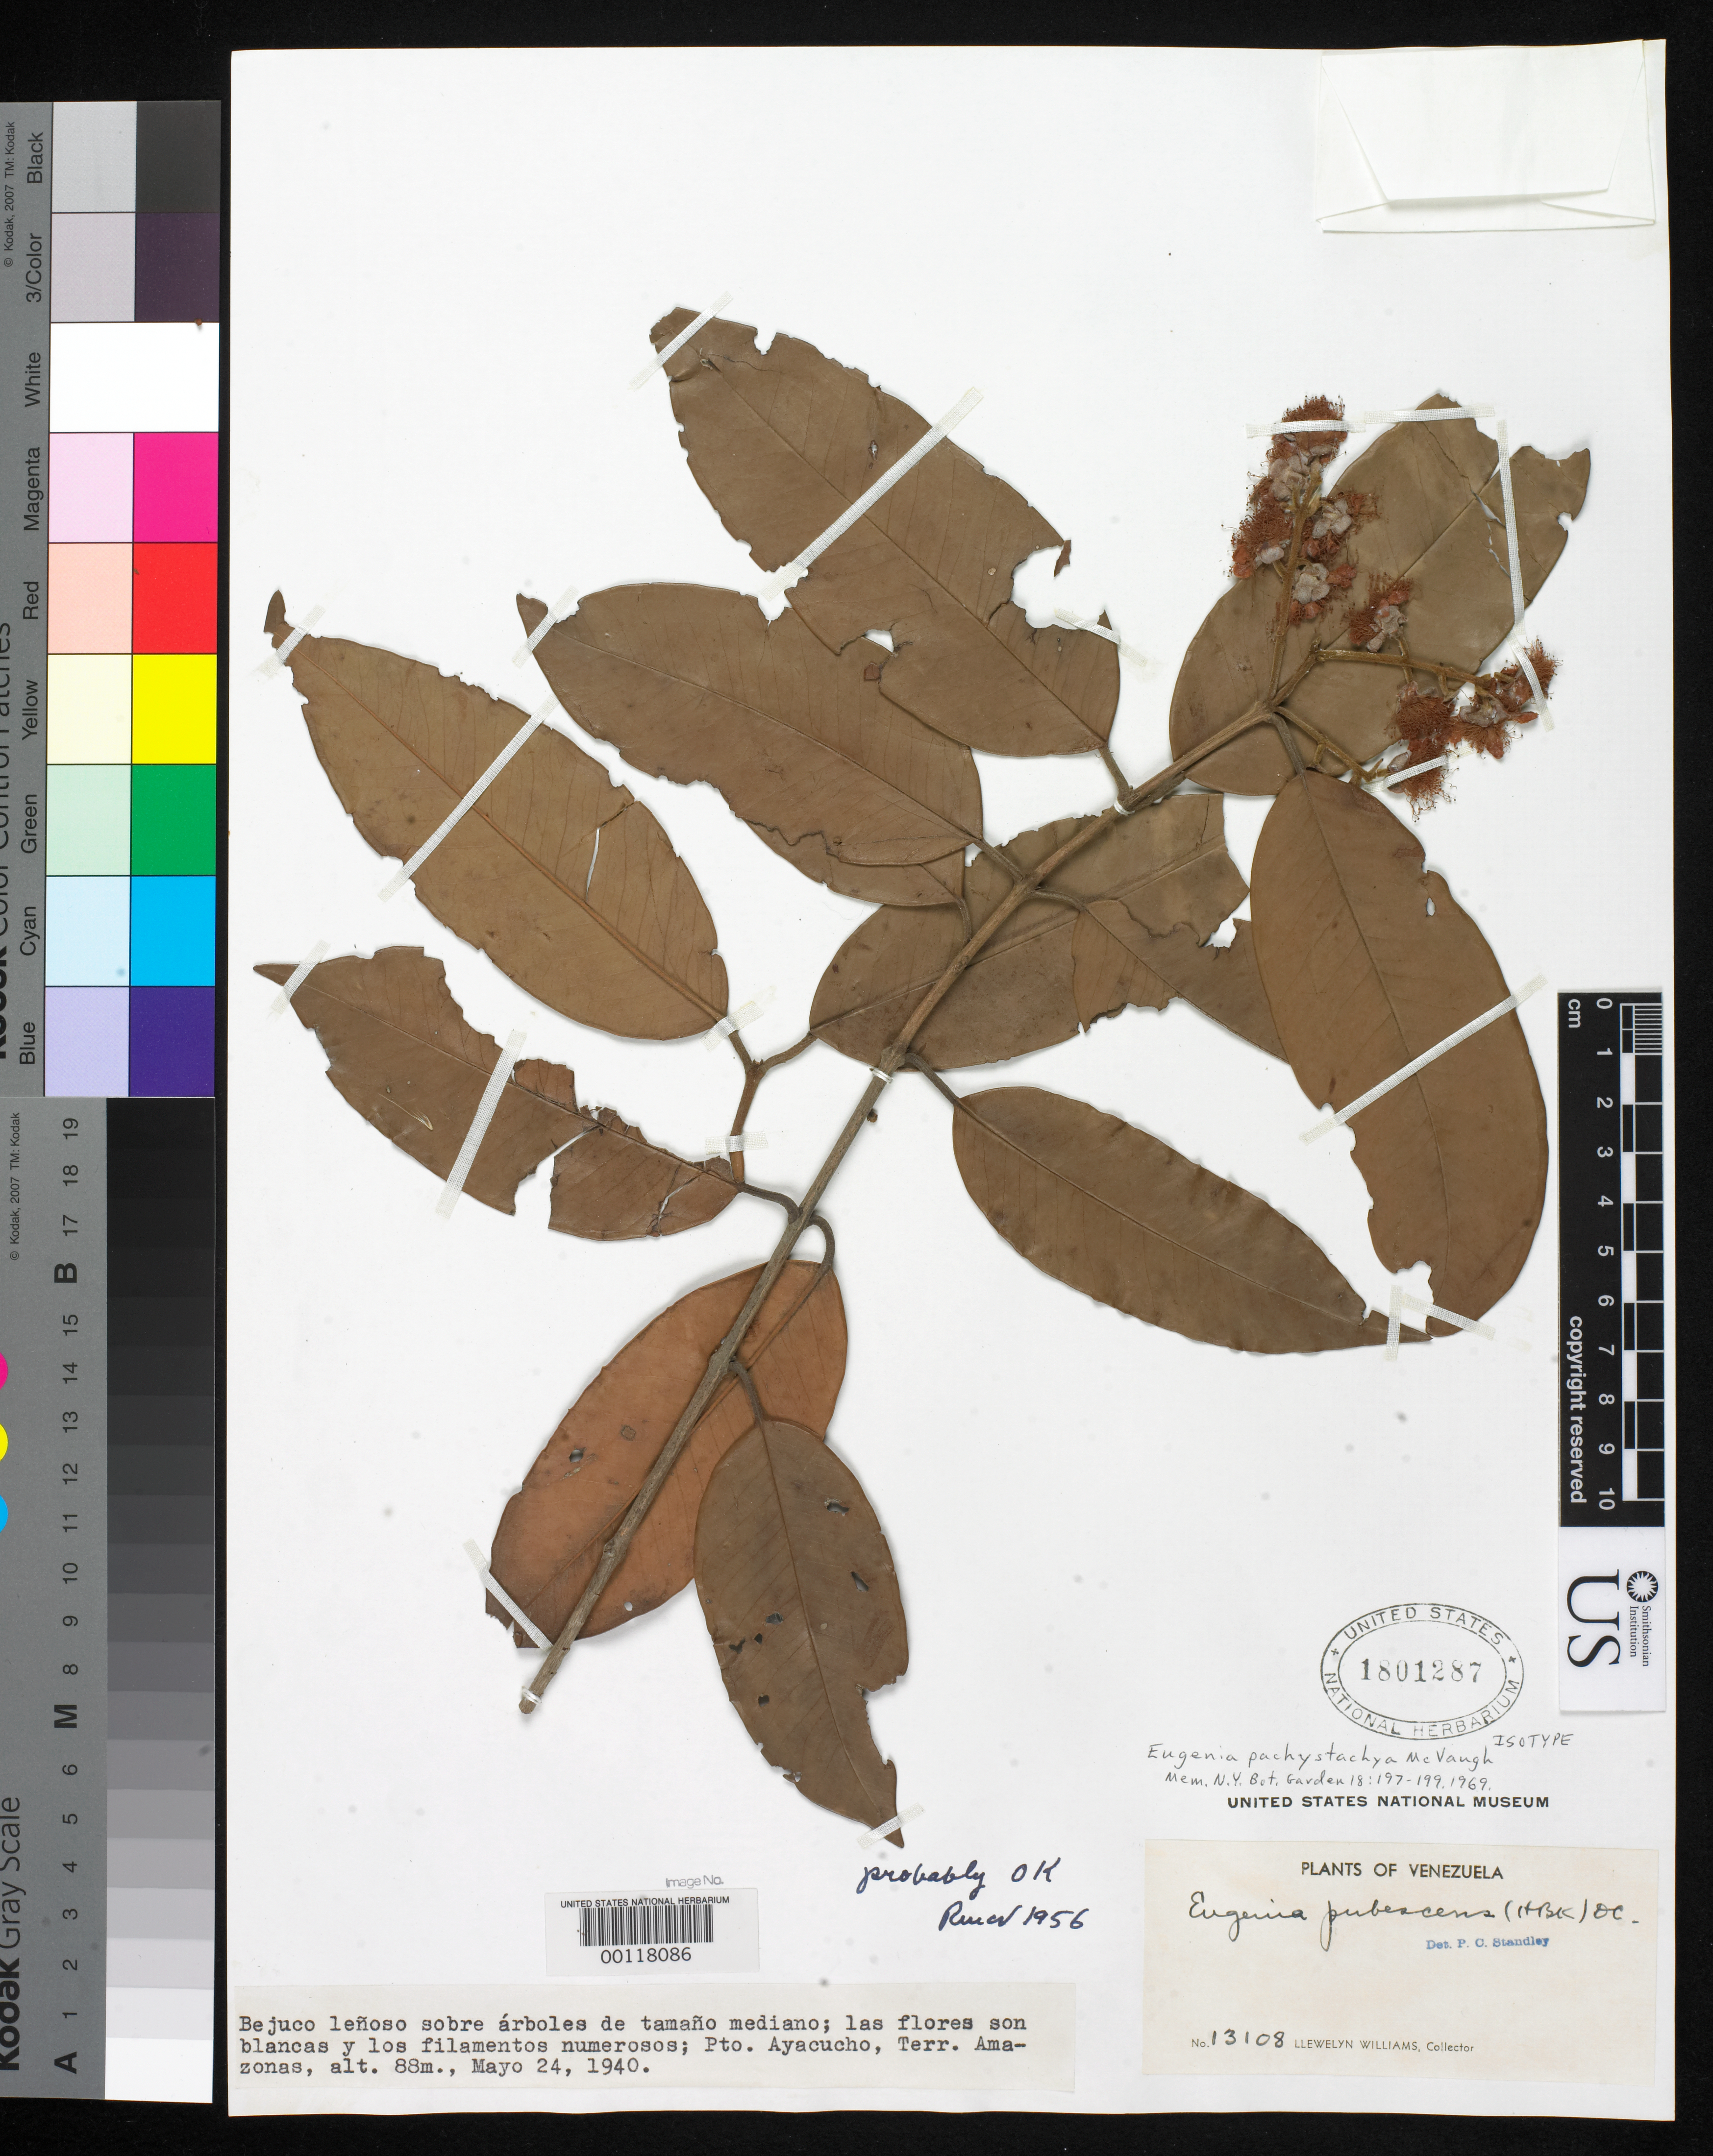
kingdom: Plantae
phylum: Tracheophyta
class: Magnoliopsida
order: Myrtales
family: Myrtaceae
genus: Eugenia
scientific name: Eugenia pachystachya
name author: McVaugh in Maguire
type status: Isotype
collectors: Ll. Williams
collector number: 13108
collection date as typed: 24 May 1940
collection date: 1940-05-24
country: Venezuela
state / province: Amazonas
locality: Puerto Ayacucho.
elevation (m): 88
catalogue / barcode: US 1801287